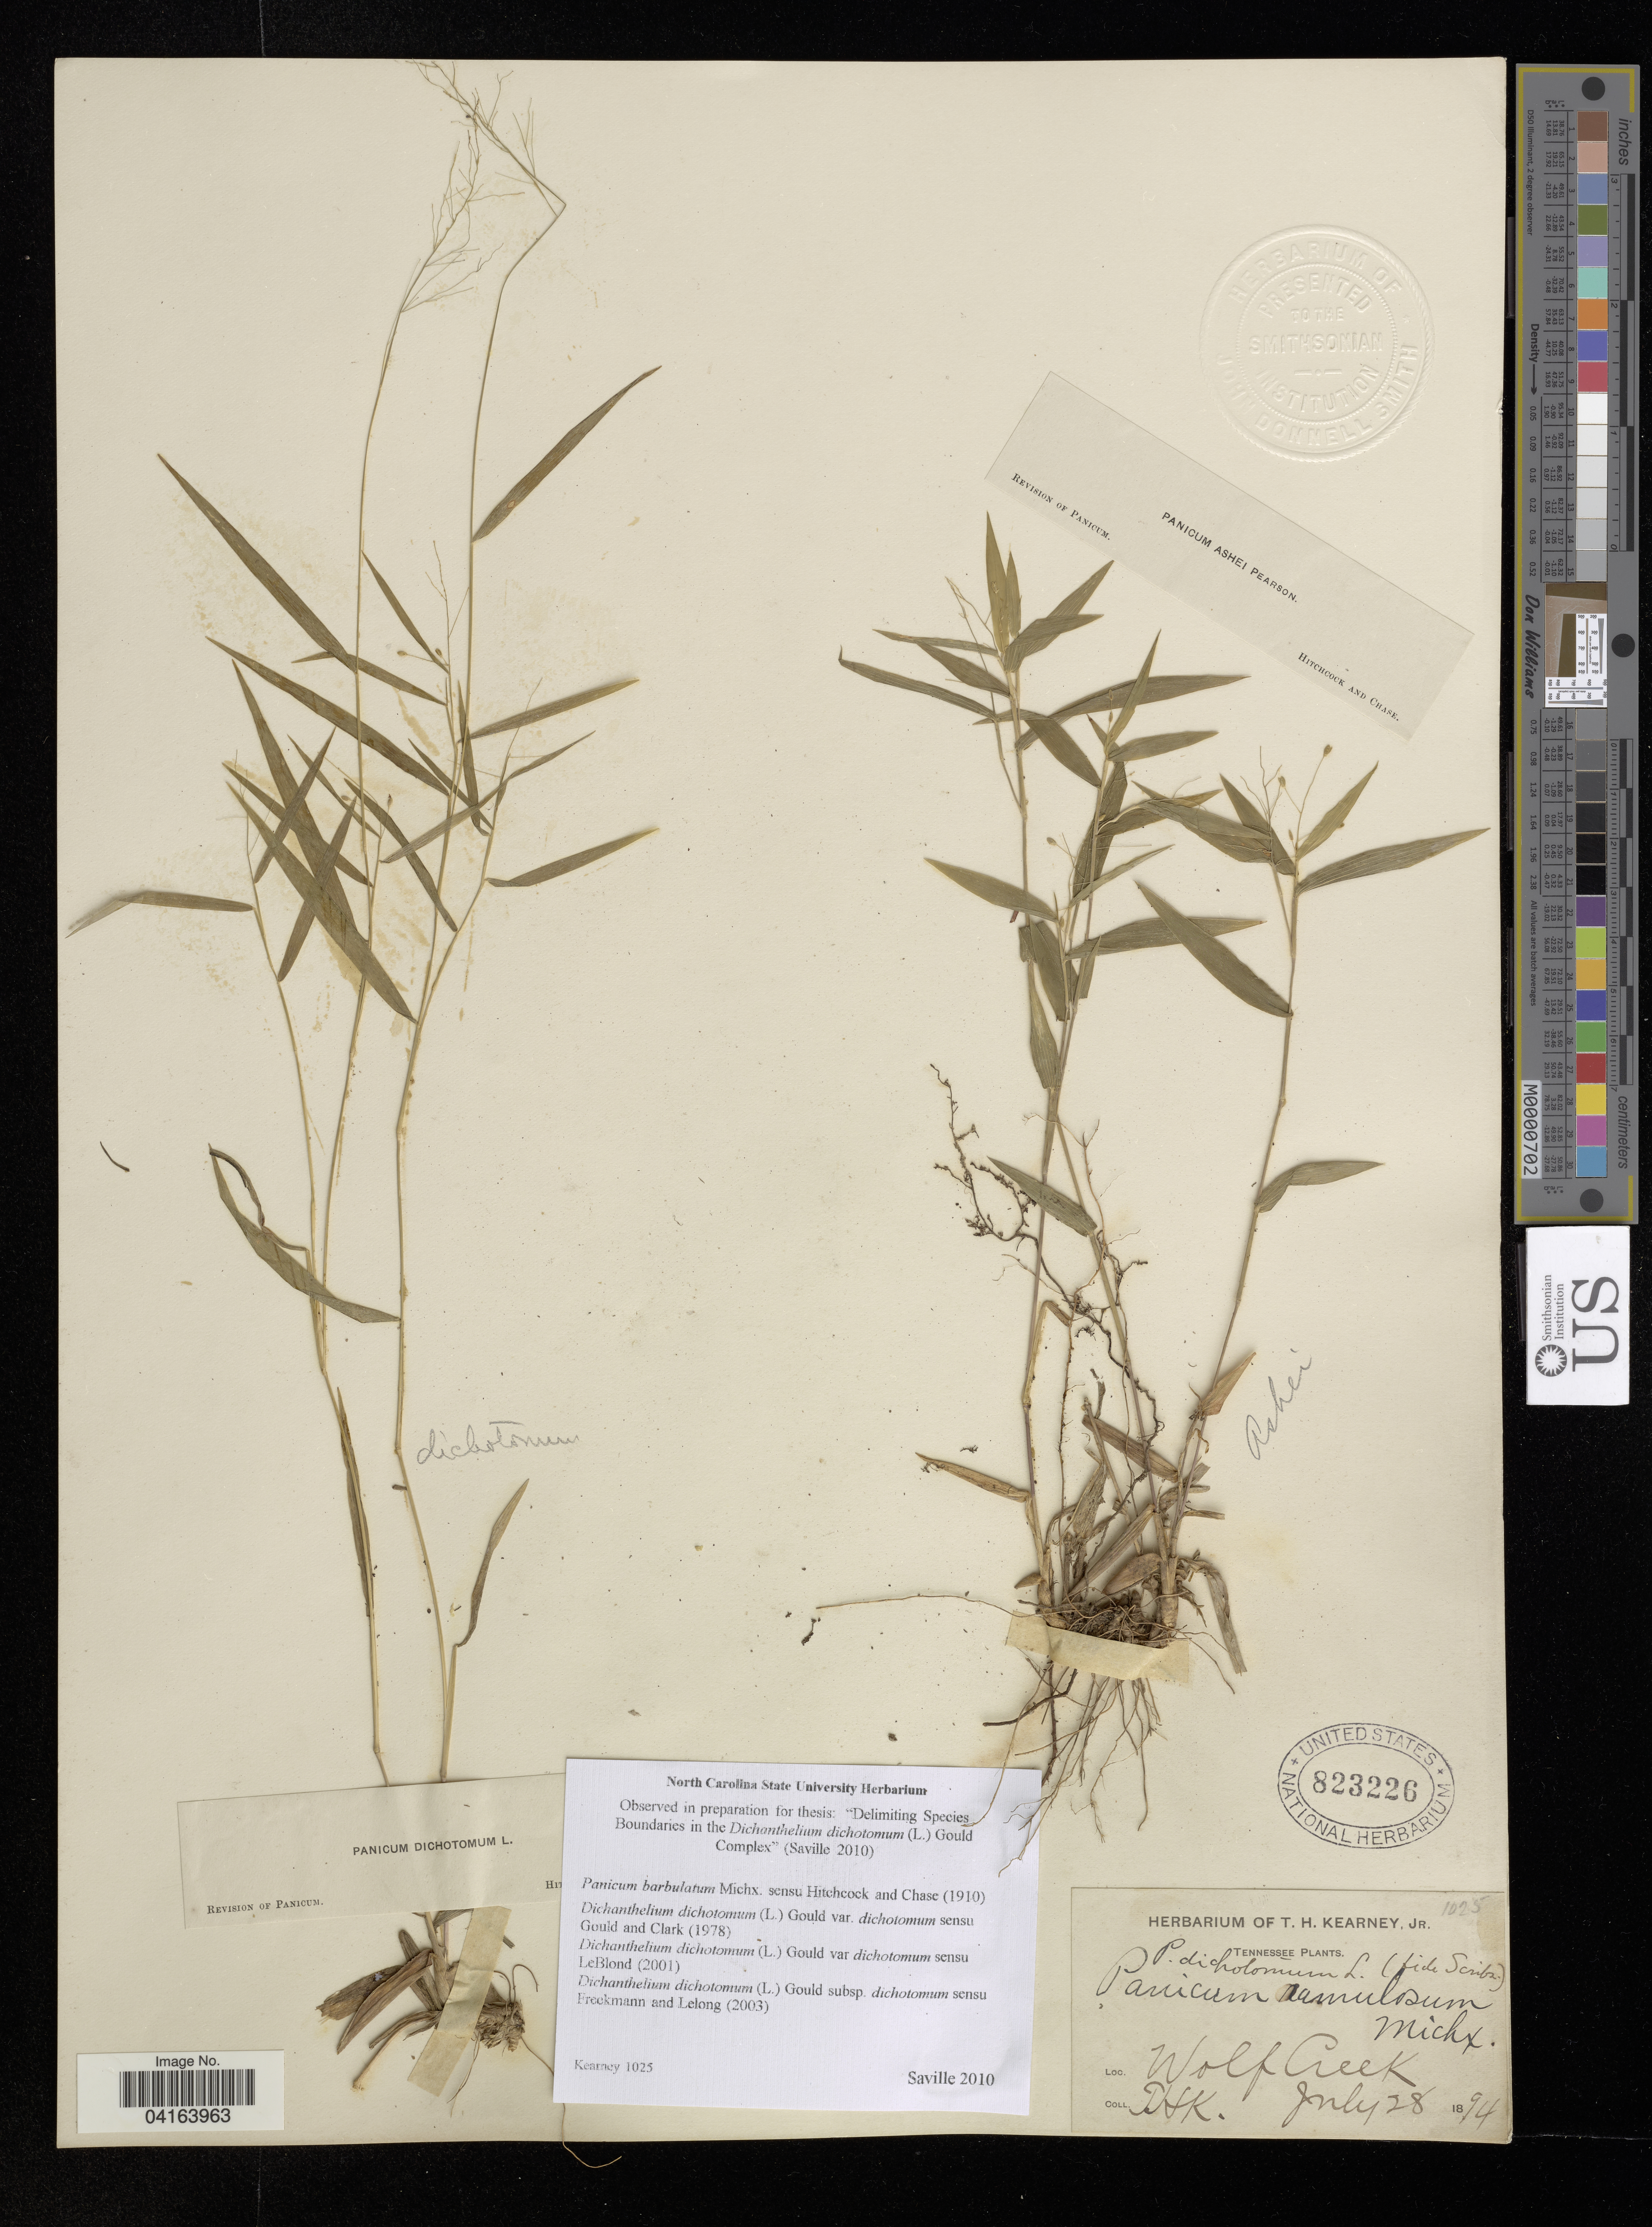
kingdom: Plantae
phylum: Tracheophyta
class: Liliopsida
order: Poales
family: Poaceae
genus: Dichanthelium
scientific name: Dichanthelium dichotomum subsp. dichotomum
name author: Gould & Clark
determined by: Saville, A. C., (NCSC), North Carolina State University (UNITED STATES)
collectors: T. H. K.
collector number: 1025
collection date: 1894-07-28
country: United States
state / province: Tennessee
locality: Wolf Creek.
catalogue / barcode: US 823226